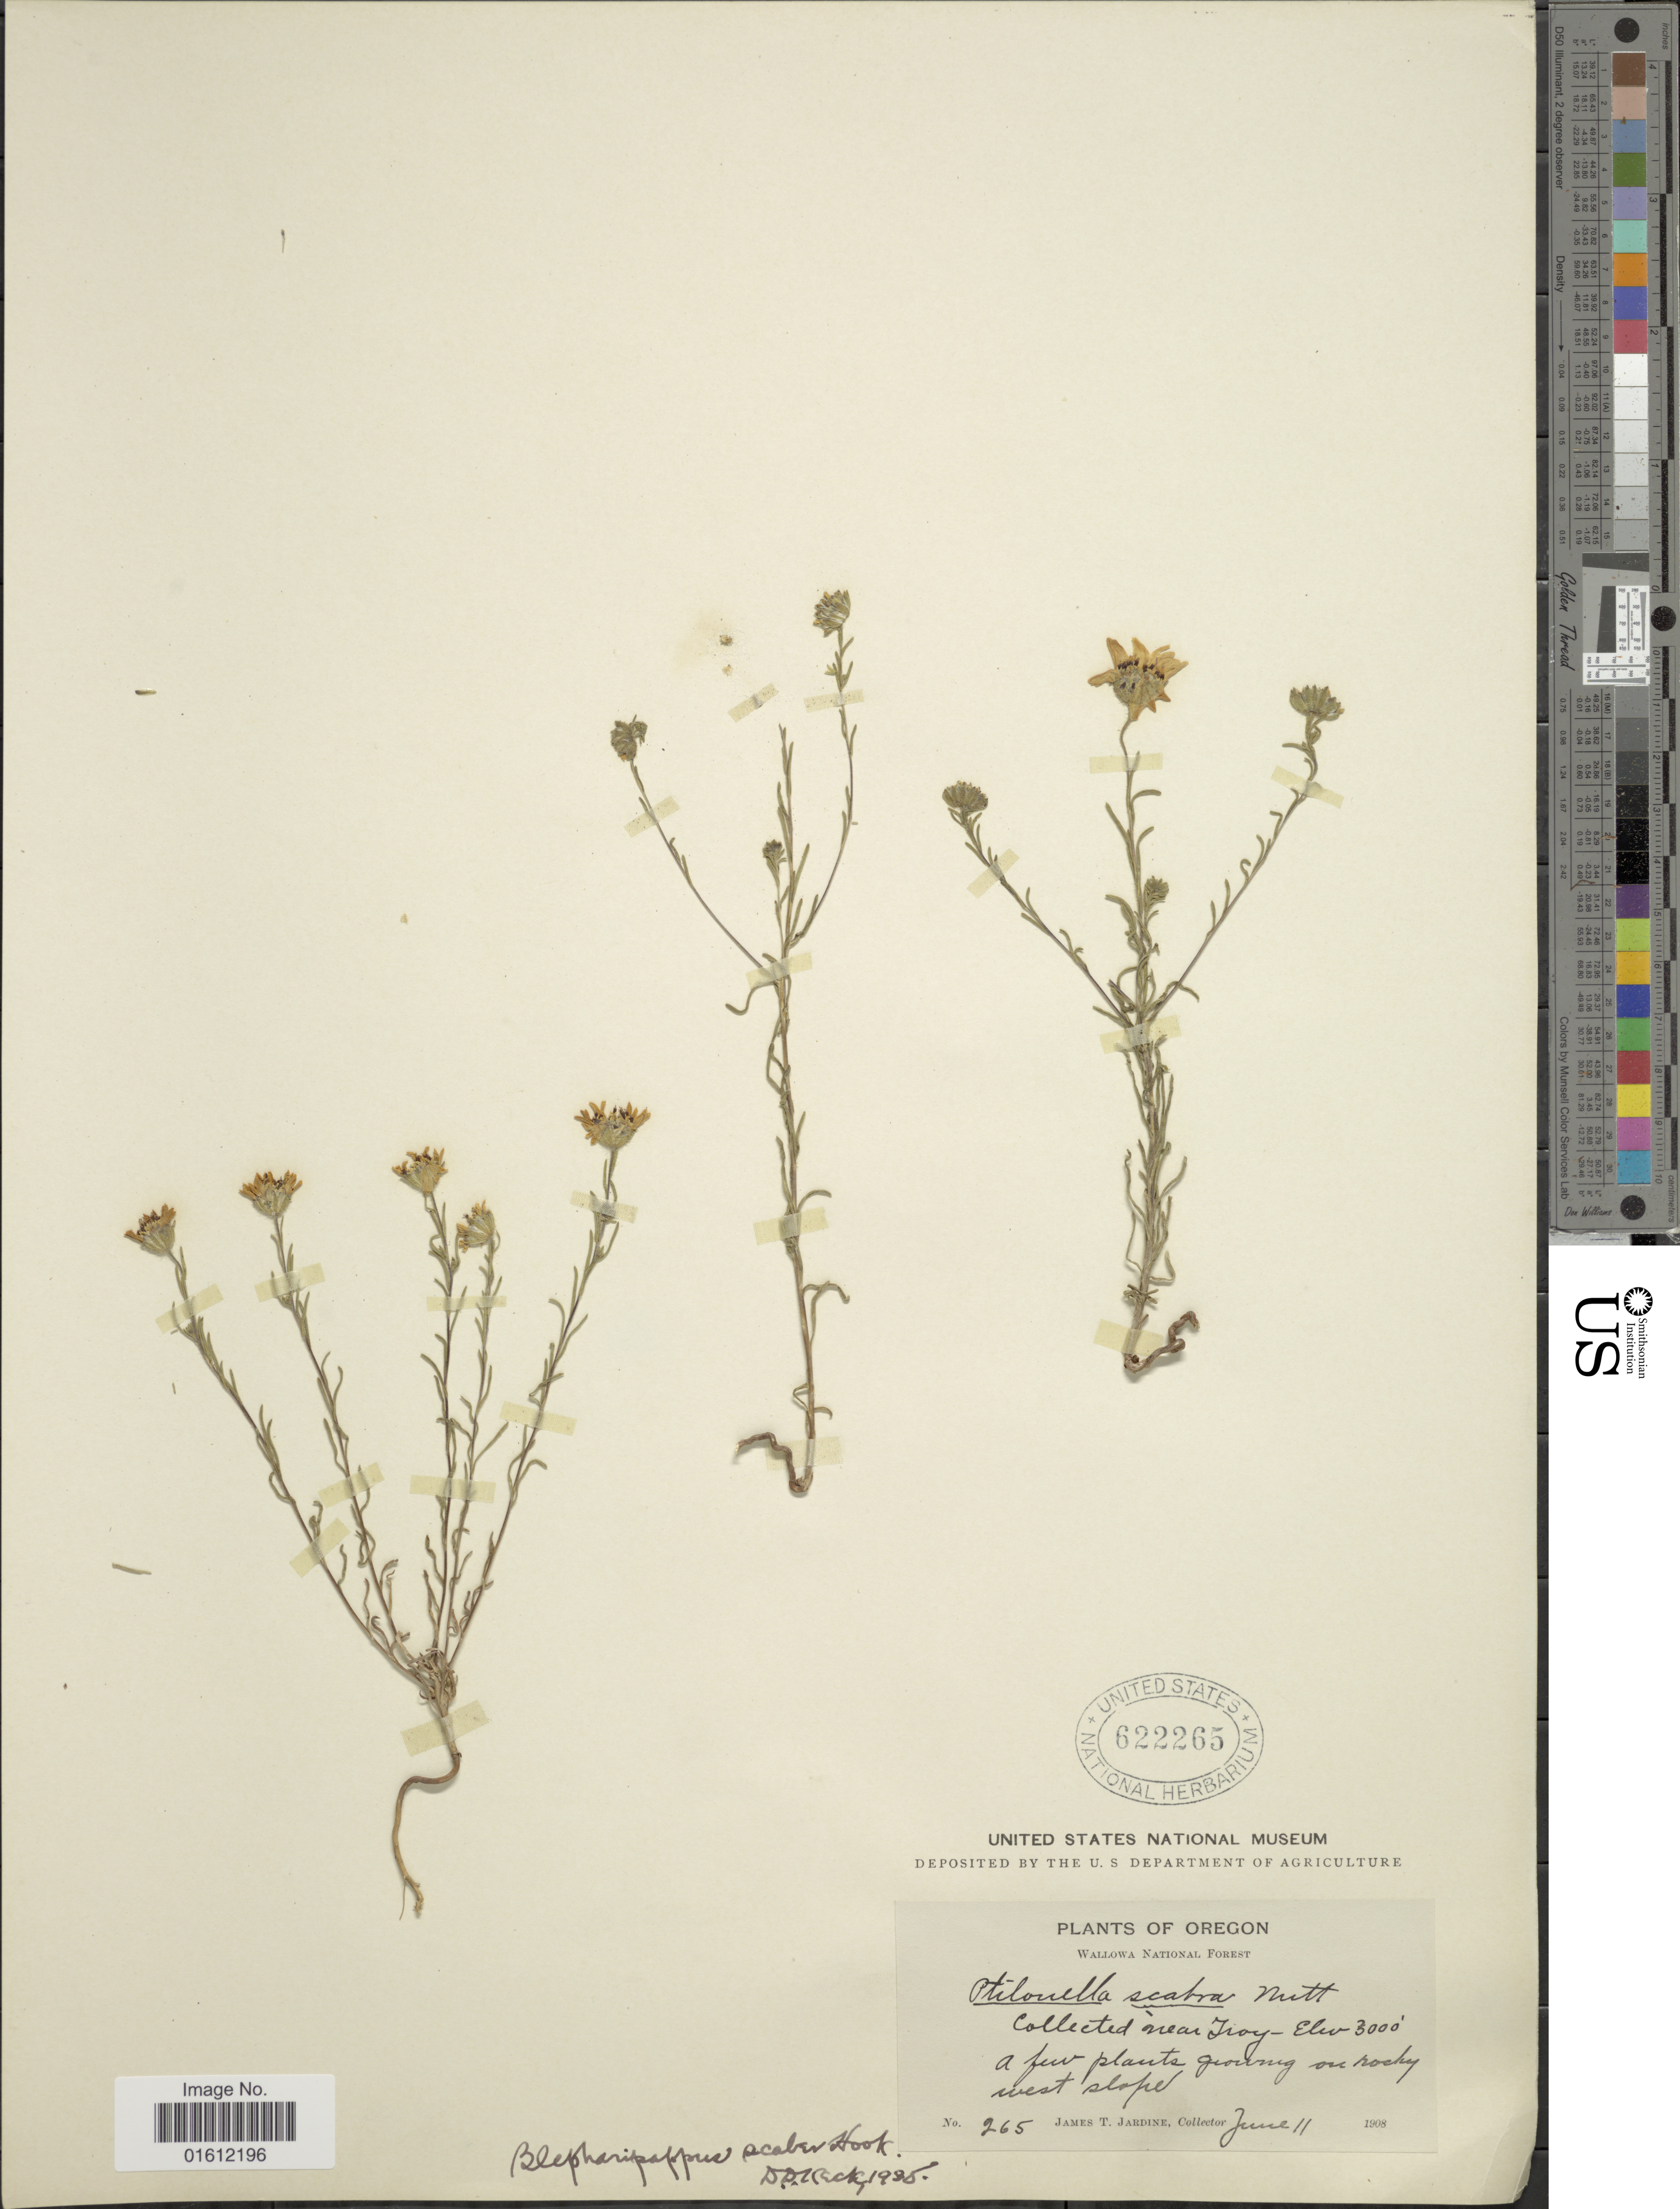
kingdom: Plantae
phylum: Tracheophyta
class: Magnoliopsida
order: Asterales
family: Asteraceae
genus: Blepharipappus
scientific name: Blepharipappus scaber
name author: Hook.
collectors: J. T. Jardine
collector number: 265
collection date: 1908-06-11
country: United States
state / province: Oregon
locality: Near Iroy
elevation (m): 914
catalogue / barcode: US 622265